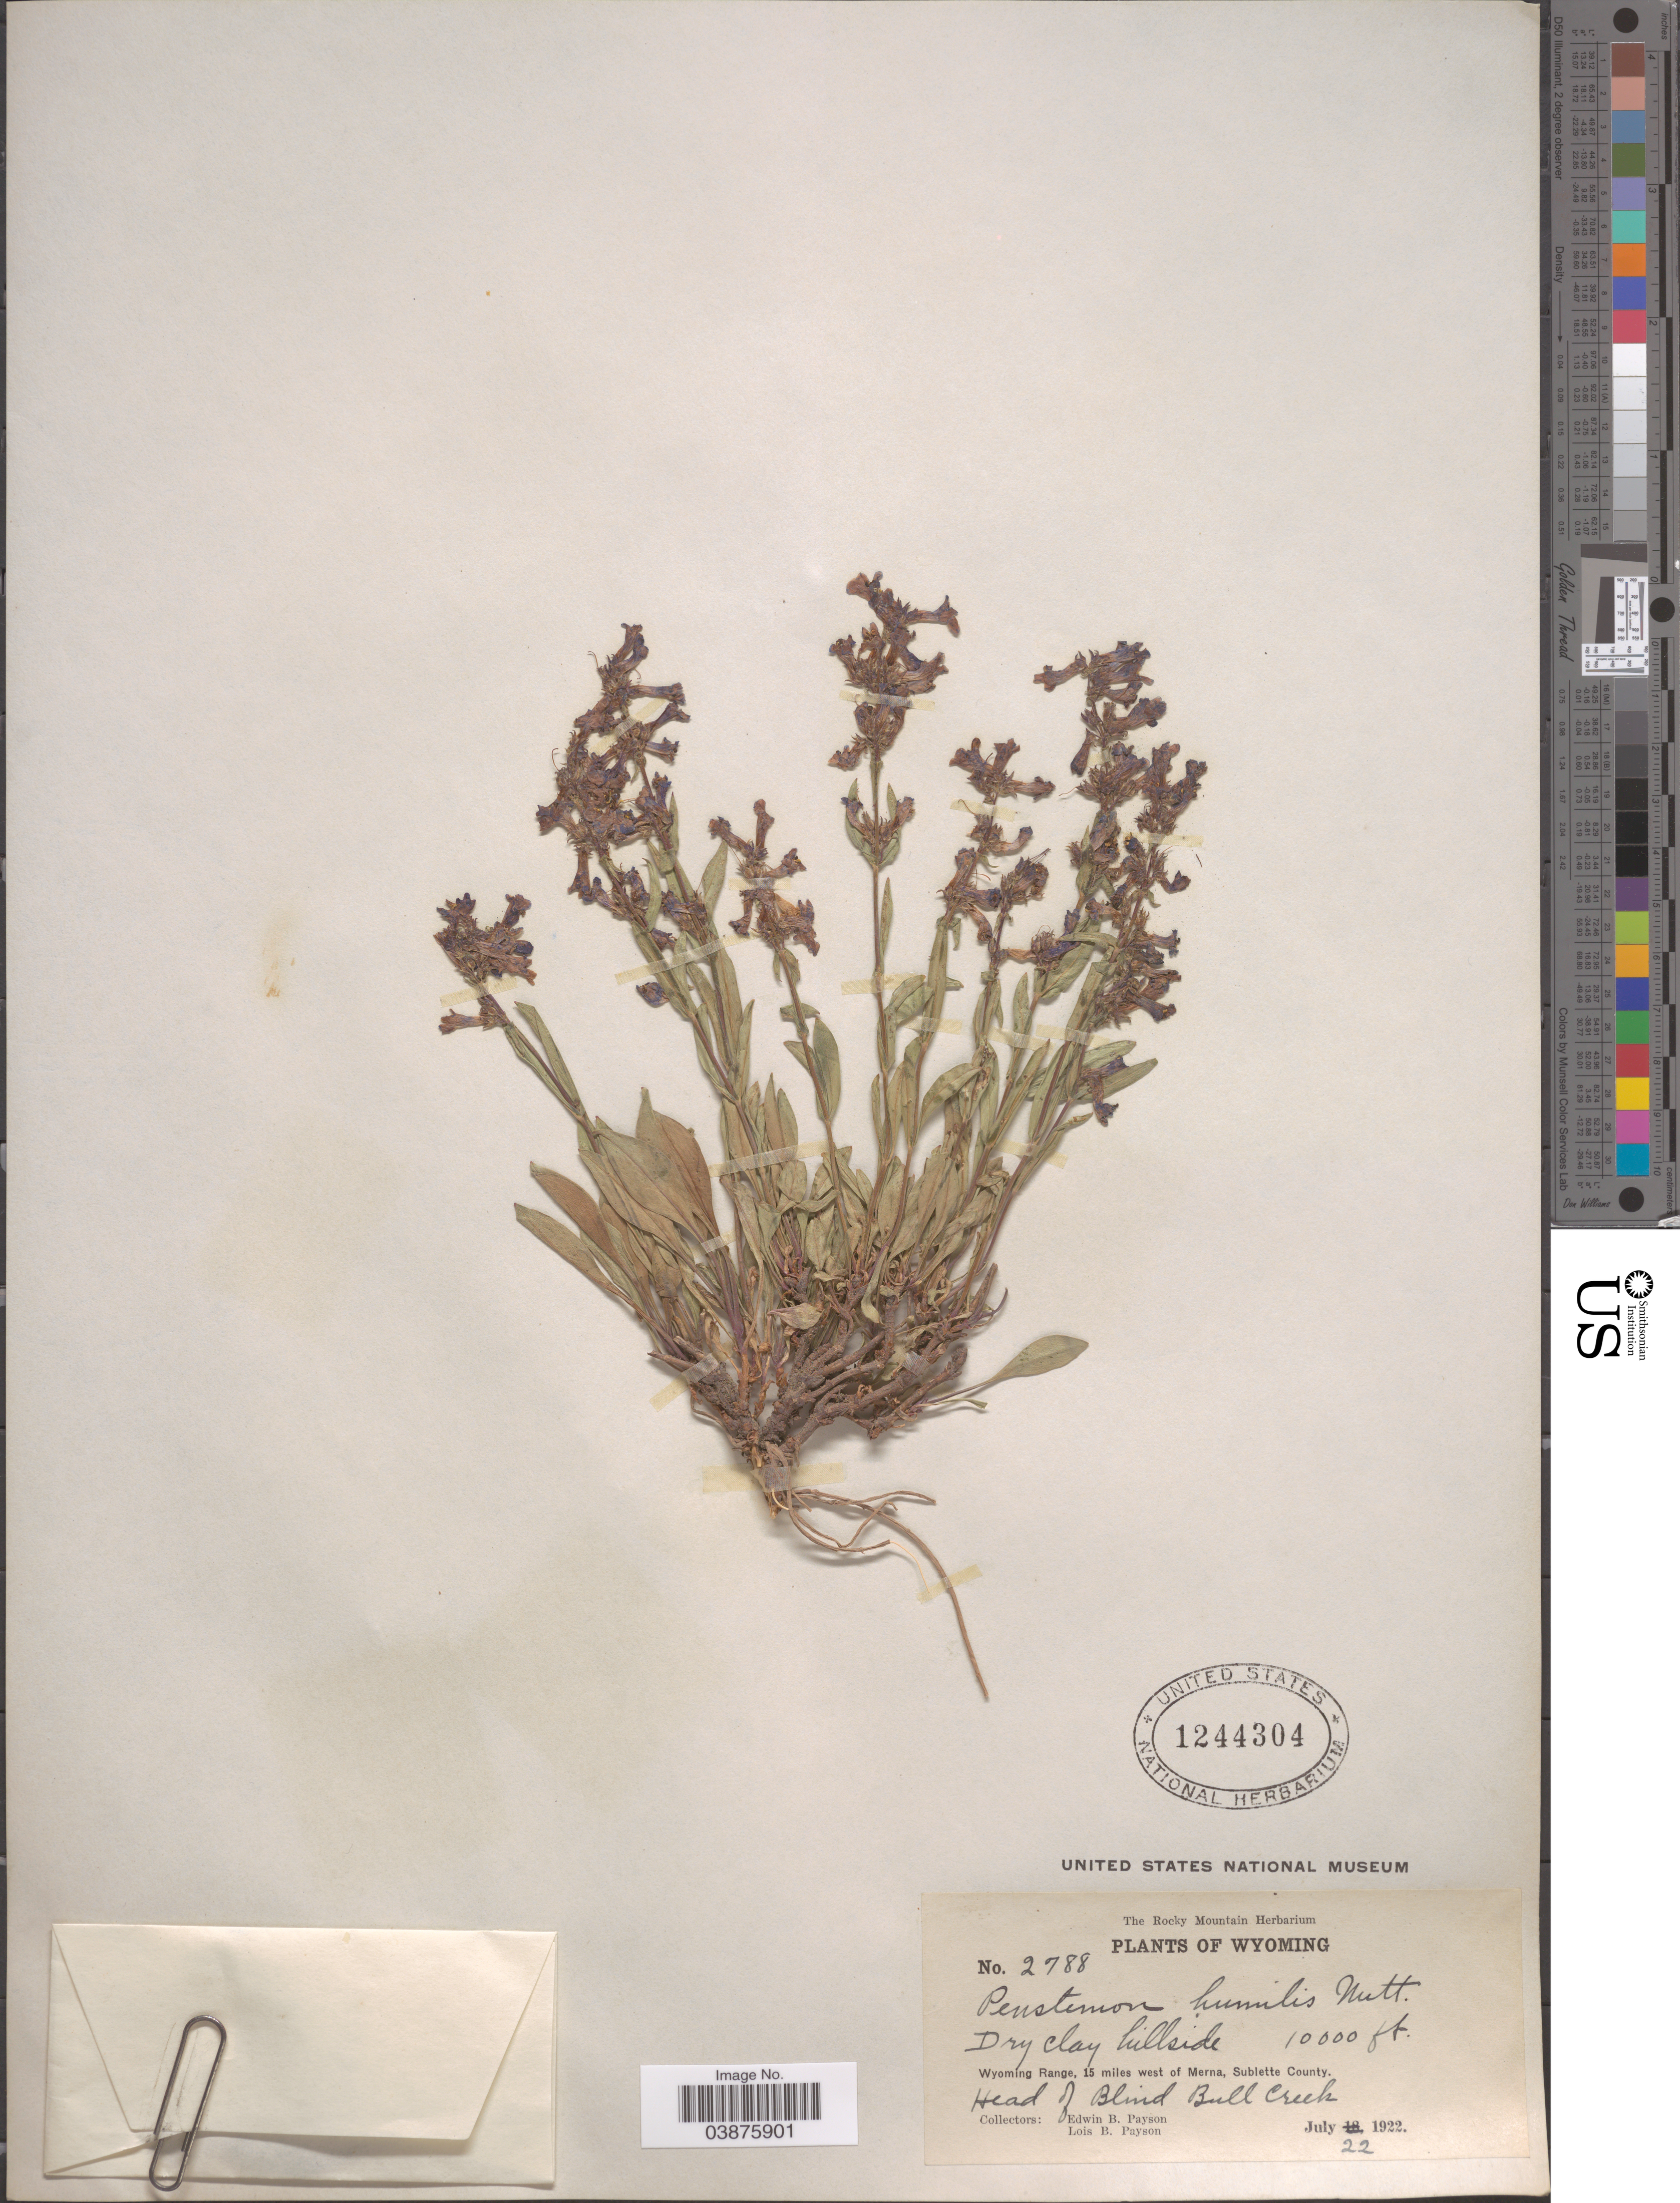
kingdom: Plantae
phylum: Tracheophyta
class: Magnoliopsida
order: Lamiales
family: Plantaginaceae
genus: Penstemon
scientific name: Penstemon humilis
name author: Nutt. ex A. Gray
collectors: E. B. Payson & L. Payson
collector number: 2788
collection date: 1922-07-22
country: United States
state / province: Wyoming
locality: Wyoming Range, 15 miles west of Merna, Sublette County. Head of Blind Bull Creek.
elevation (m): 3048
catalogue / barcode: US 1244304